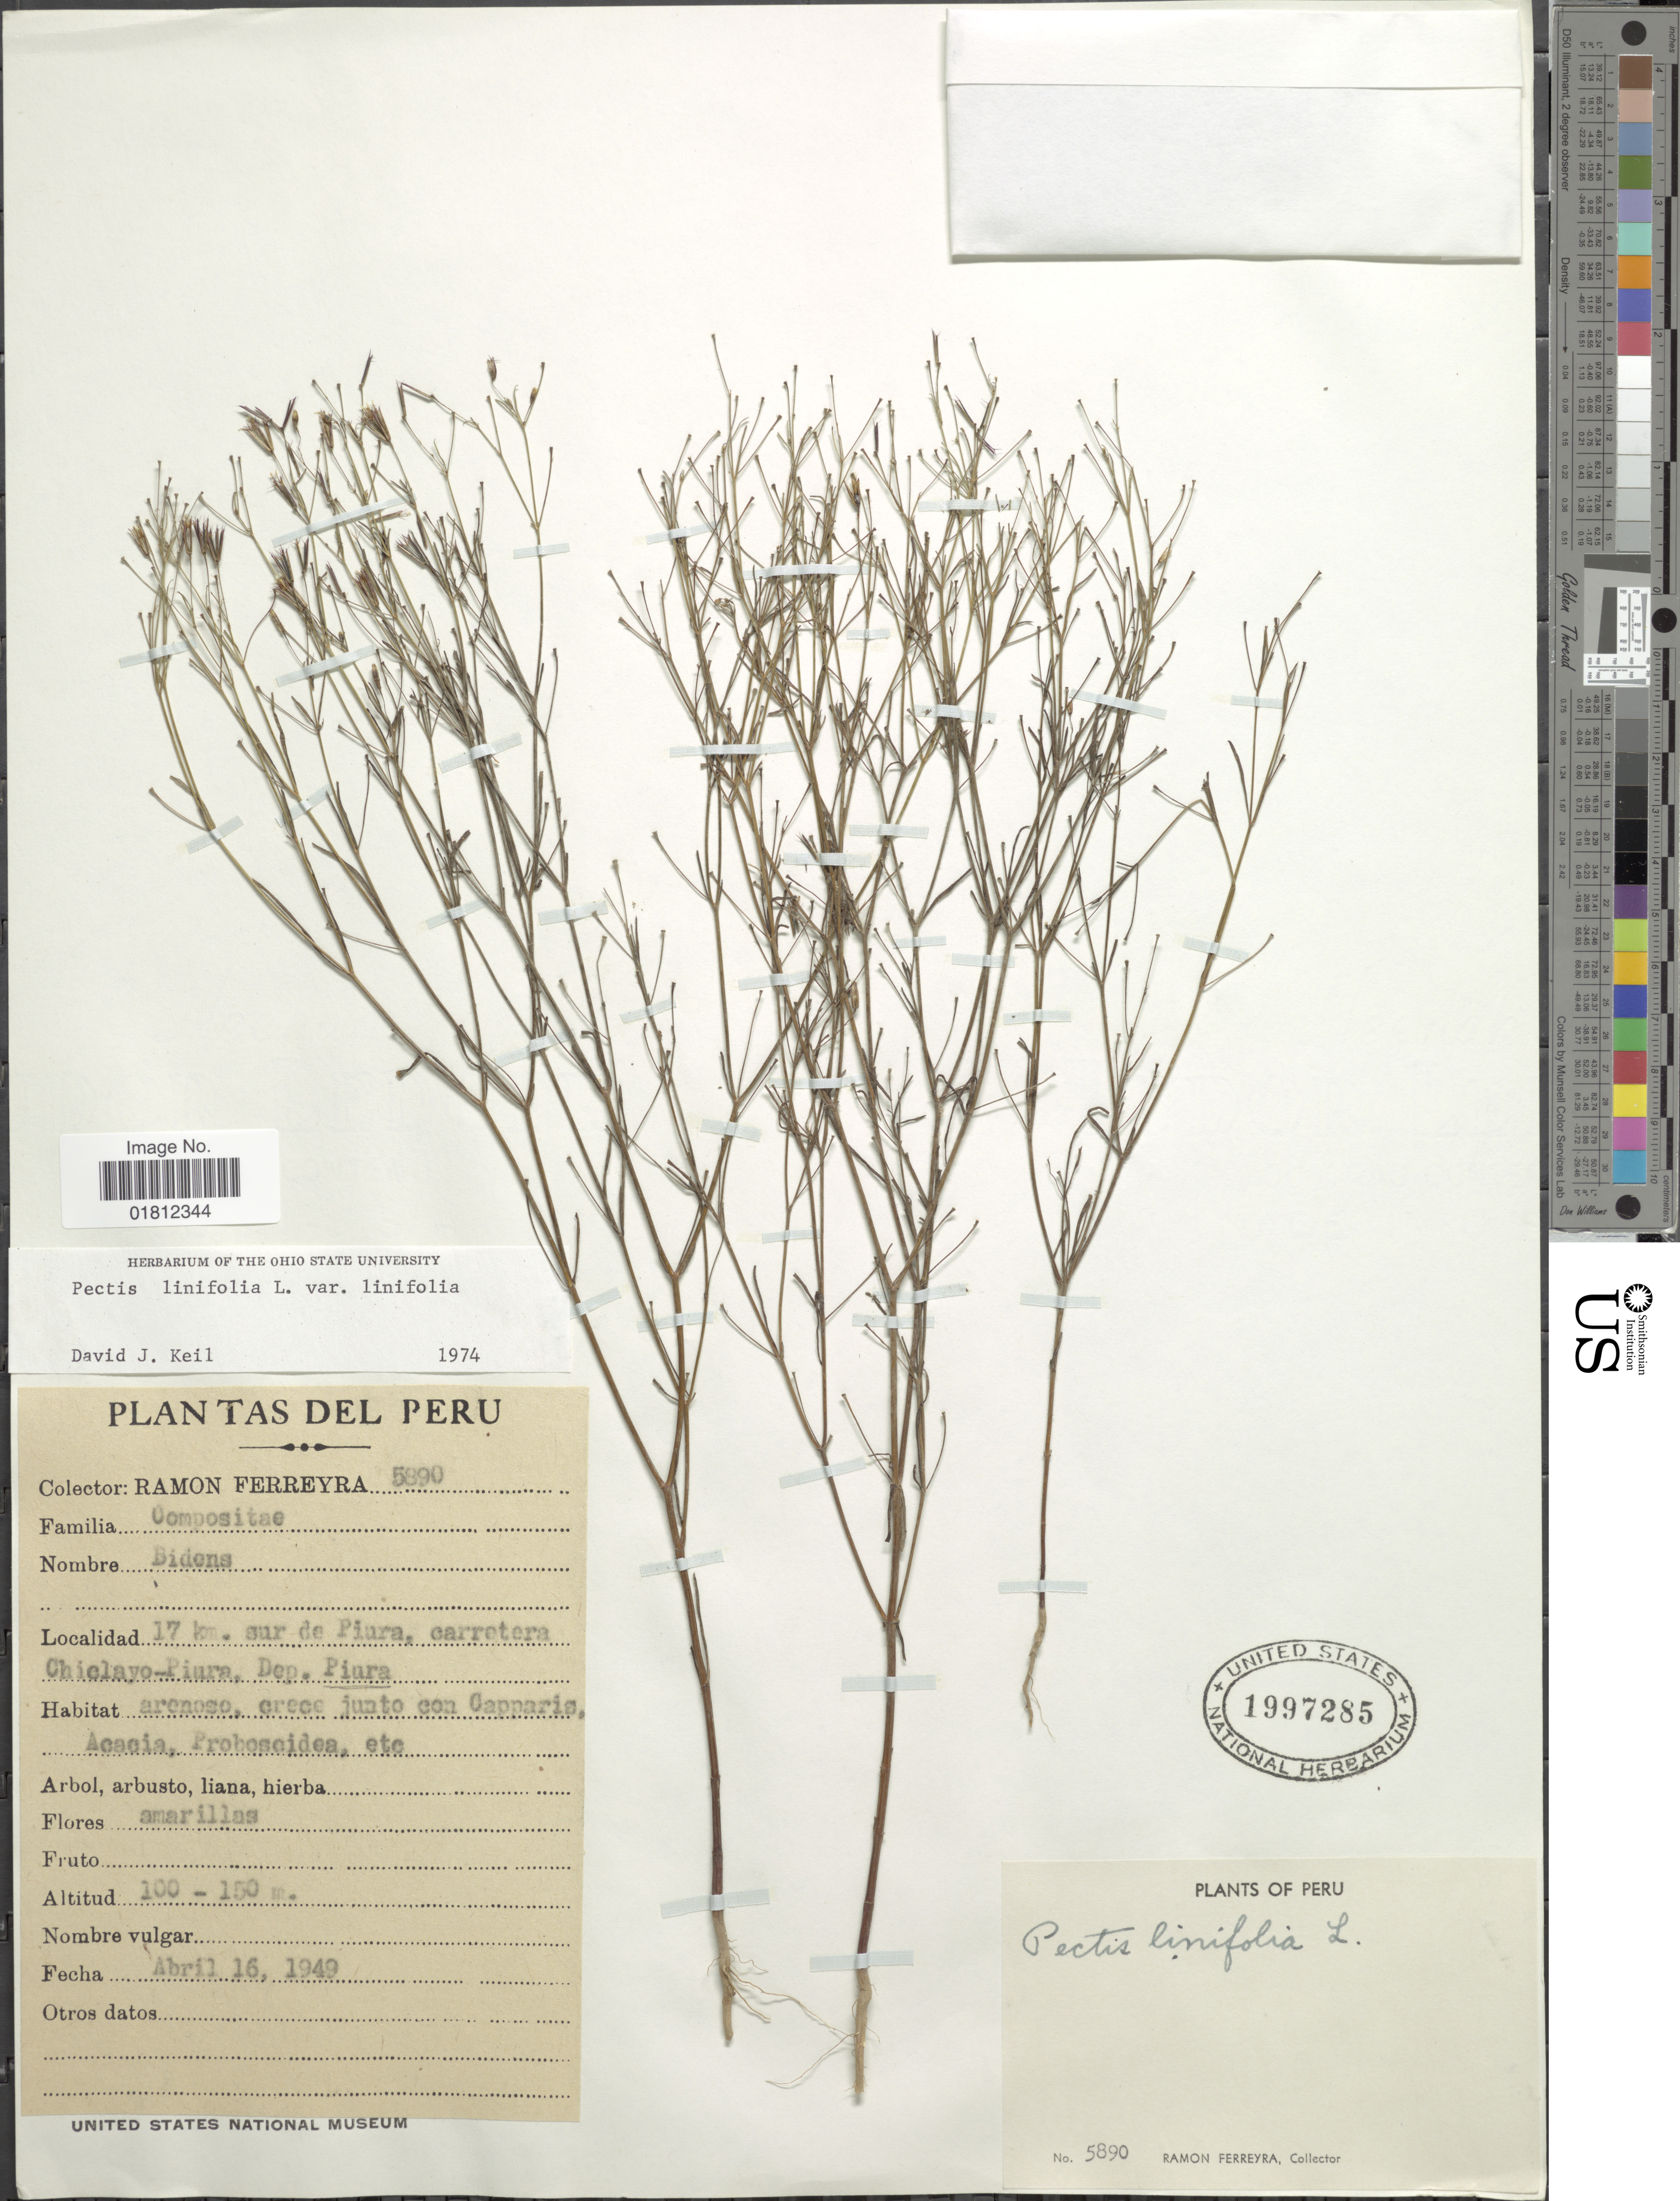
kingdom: Plantae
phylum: Tracheophyta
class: Magnoliopsida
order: Asterales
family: Asteraceae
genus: Pectis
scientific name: Pectis linifolia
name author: L.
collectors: R. A. Ferreyra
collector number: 5890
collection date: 1949-04-16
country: Peru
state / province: Piura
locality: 17 km. sur de Piura, carretera Chiclayo-Piura, Dep. Piura.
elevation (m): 100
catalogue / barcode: US 1997285